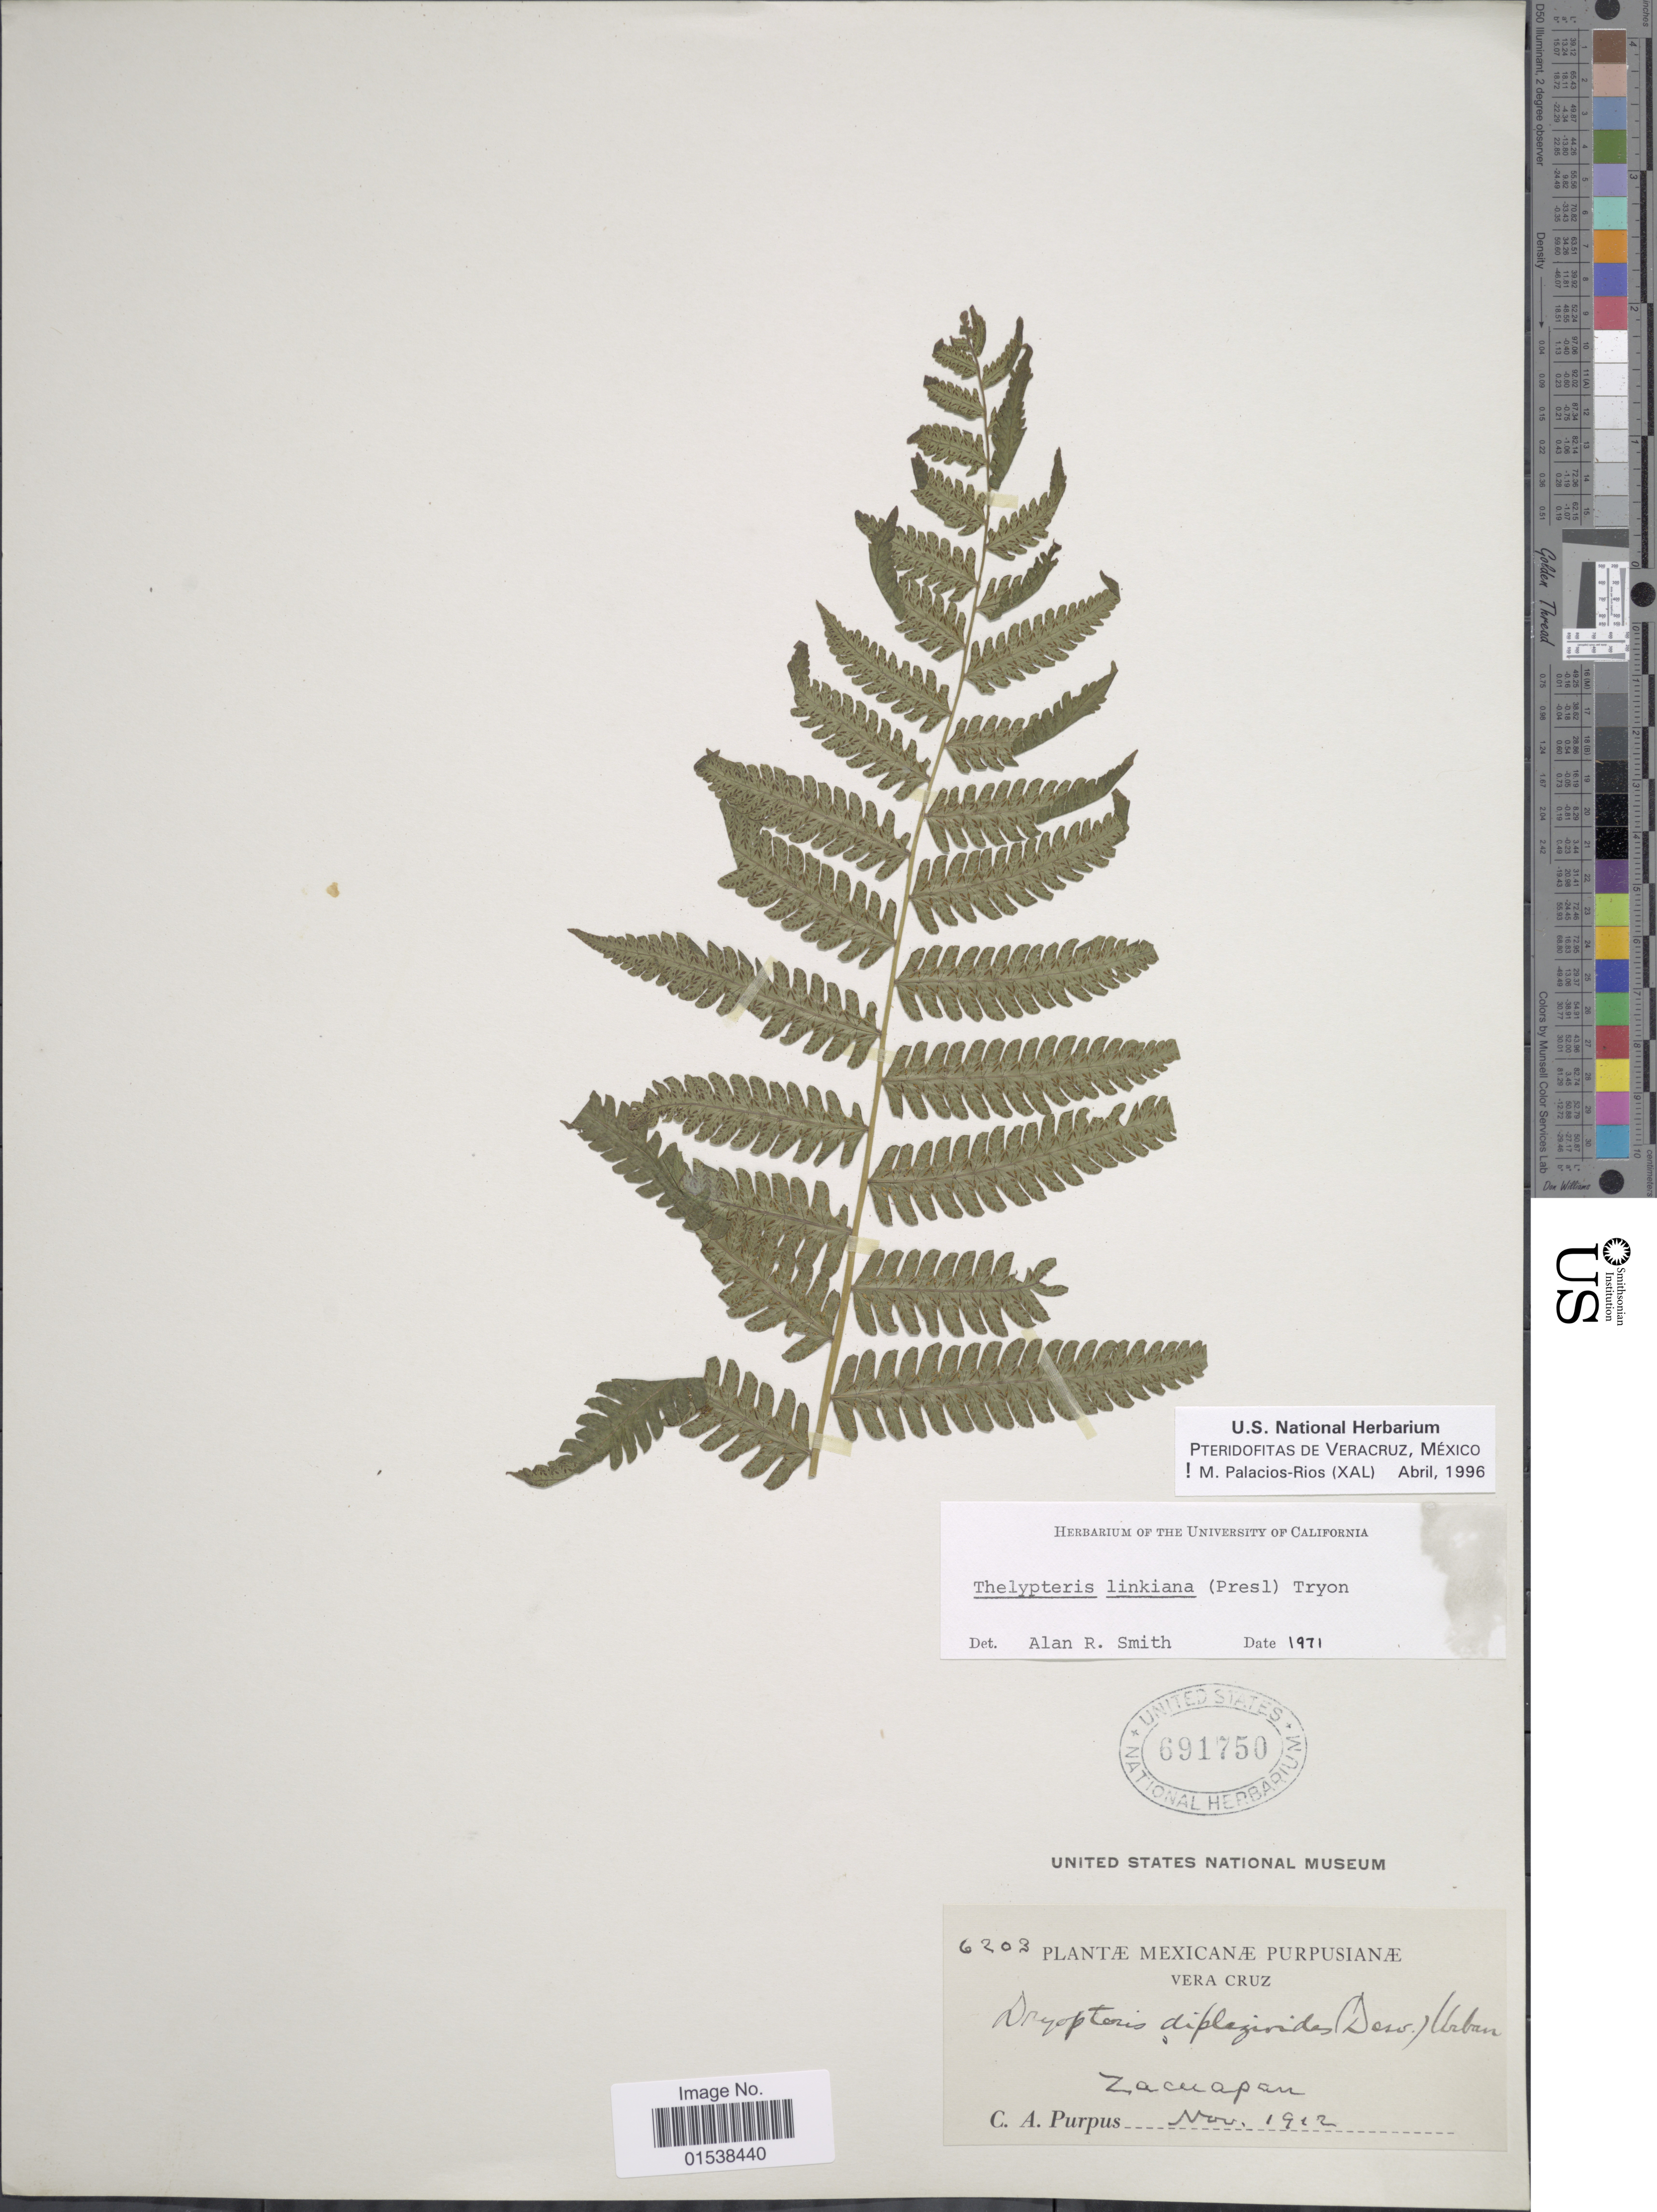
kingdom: Plantae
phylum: Tracheophyta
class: Polypodiopsida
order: Polypodiales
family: Thelypteridaceae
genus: Amauropelta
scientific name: Amauropelta linkiana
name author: (C. Presl) Pic. Serm.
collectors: C. A. Purpus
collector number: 6203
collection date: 1912-11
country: Mexico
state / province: Veracruz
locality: Mexicanae Purpusianae,Vera Cruz, Zacuapan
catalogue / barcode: US 691750